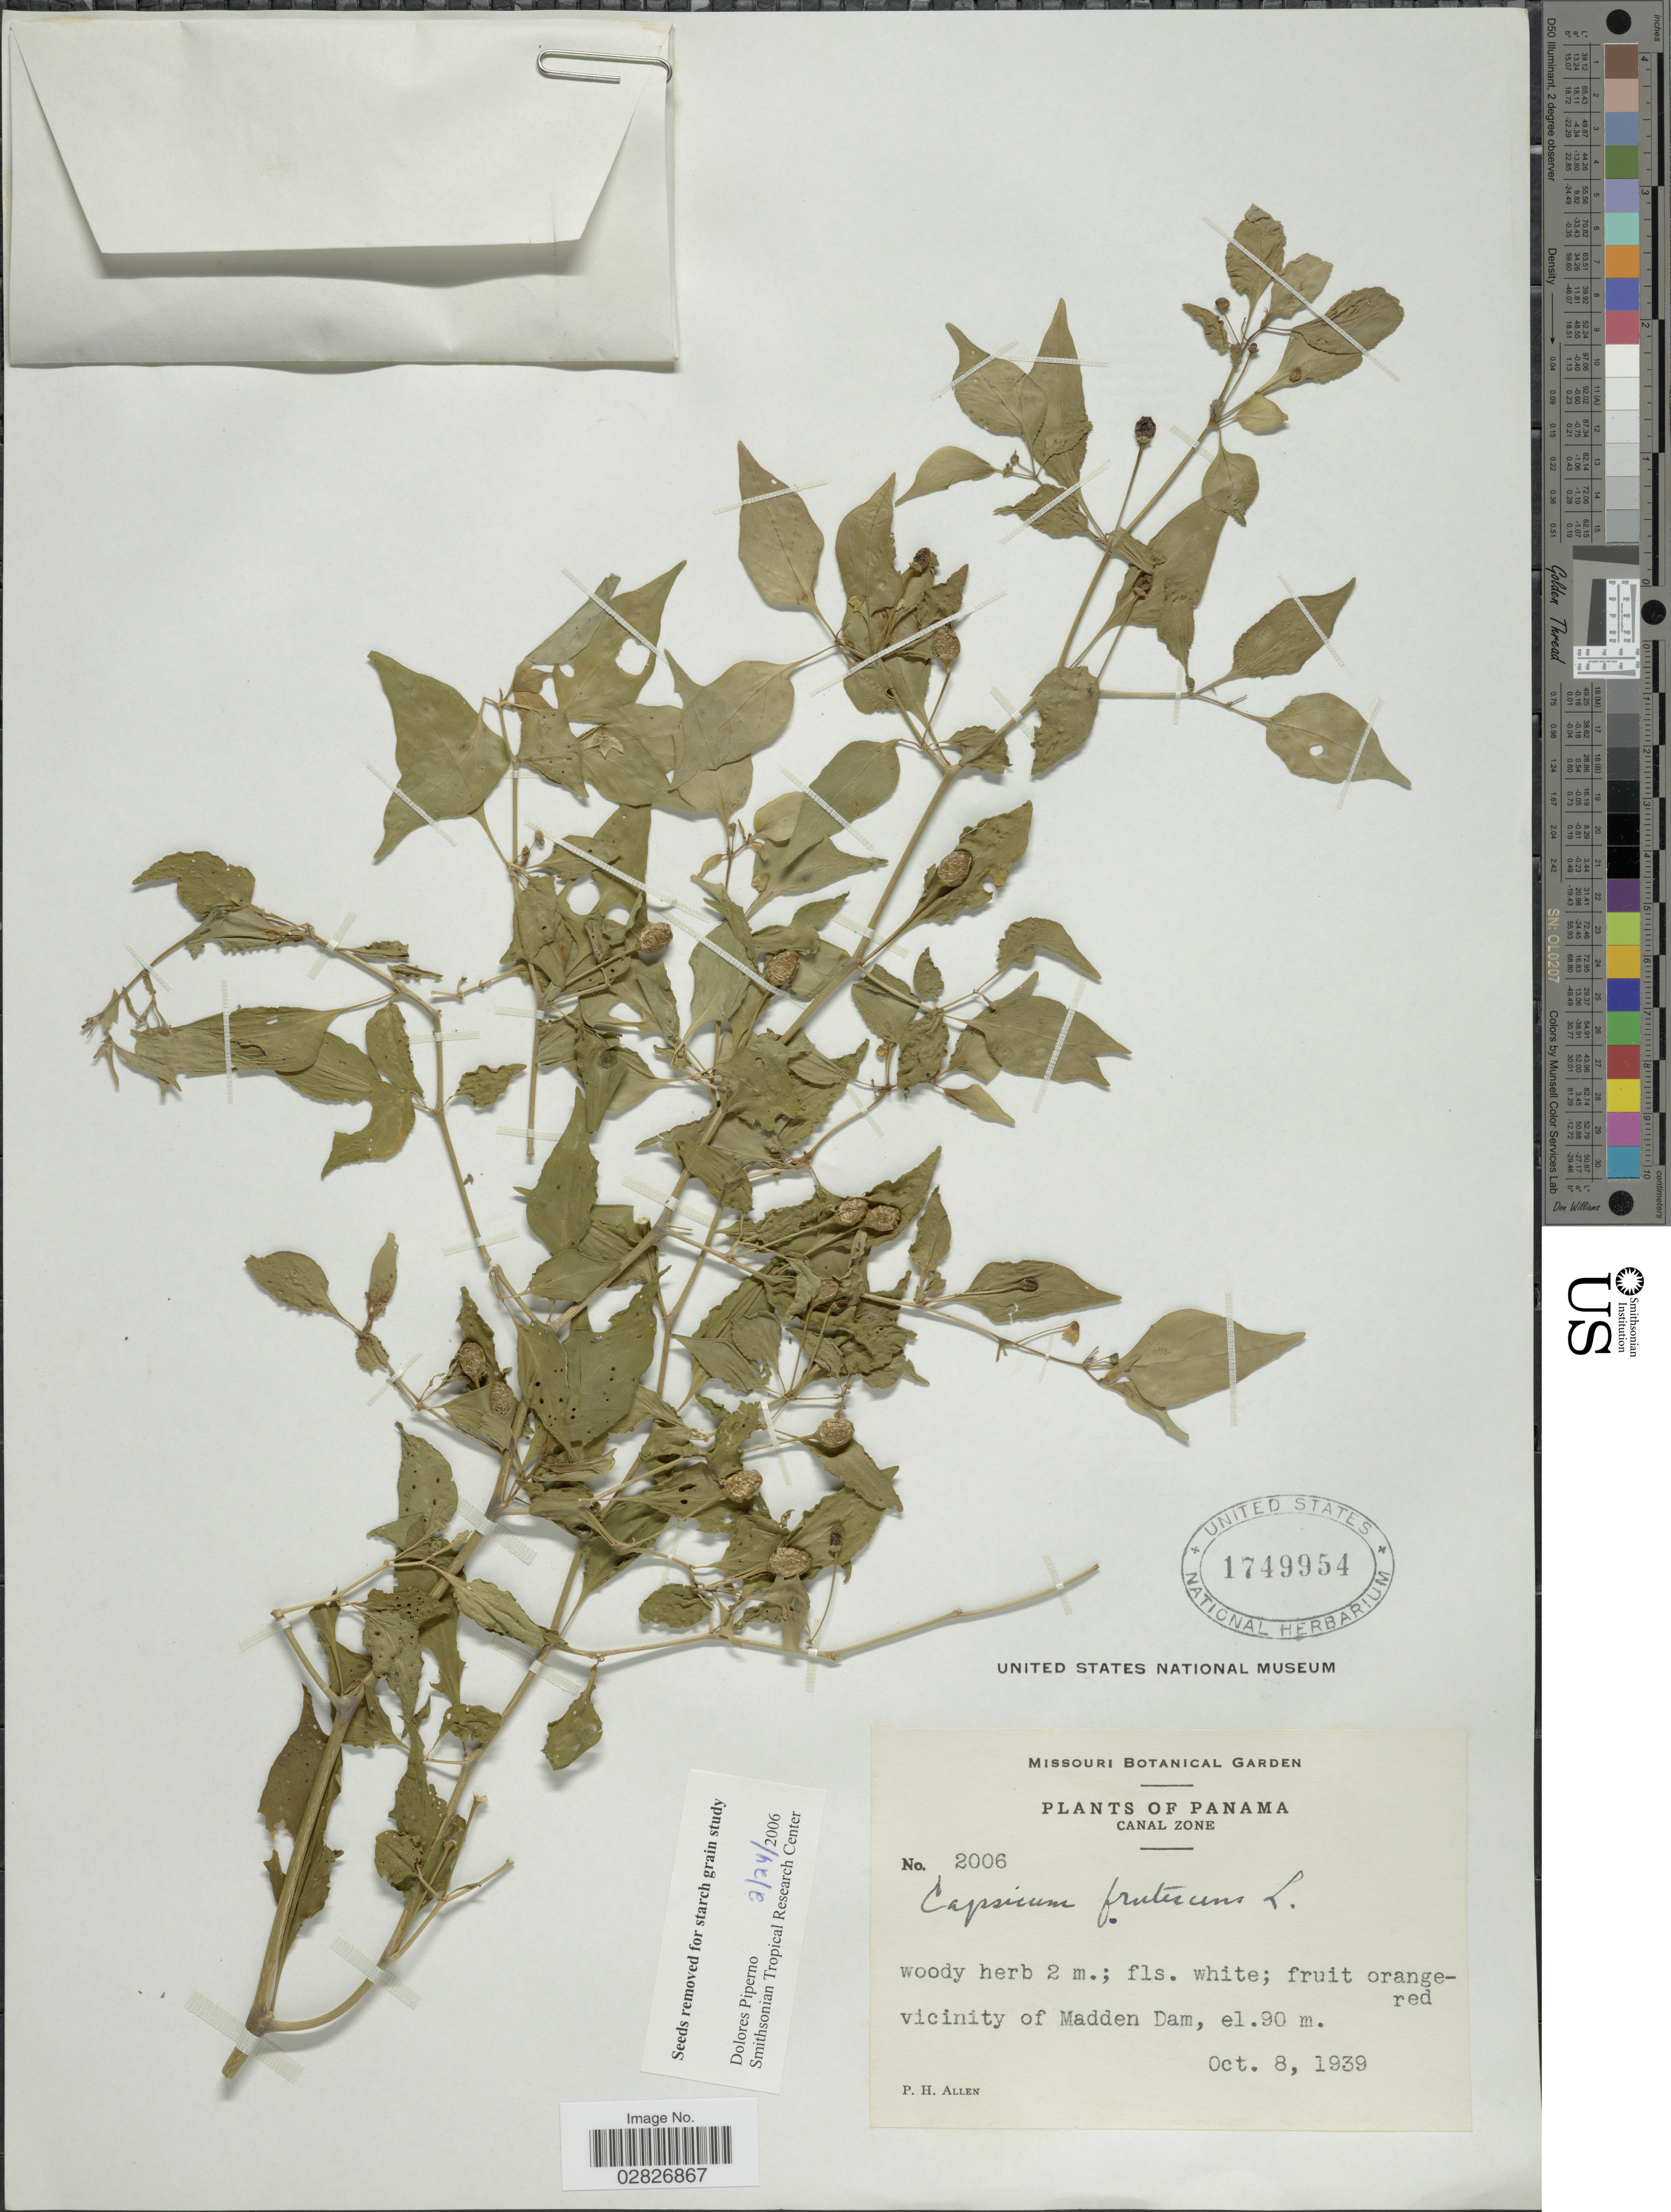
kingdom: Plantae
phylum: Tracheophyta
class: Magnoliopsida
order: Solanales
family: Solanaceae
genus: Capsicum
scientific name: Capsicum frutescens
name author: L.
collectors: P. H. Allen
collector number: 2006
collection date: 1939-10-08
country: Panama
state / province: Colón / Panamá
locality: Canal Zone, vicinity of Madden Dam.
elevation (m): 90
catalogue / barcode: US 1749954